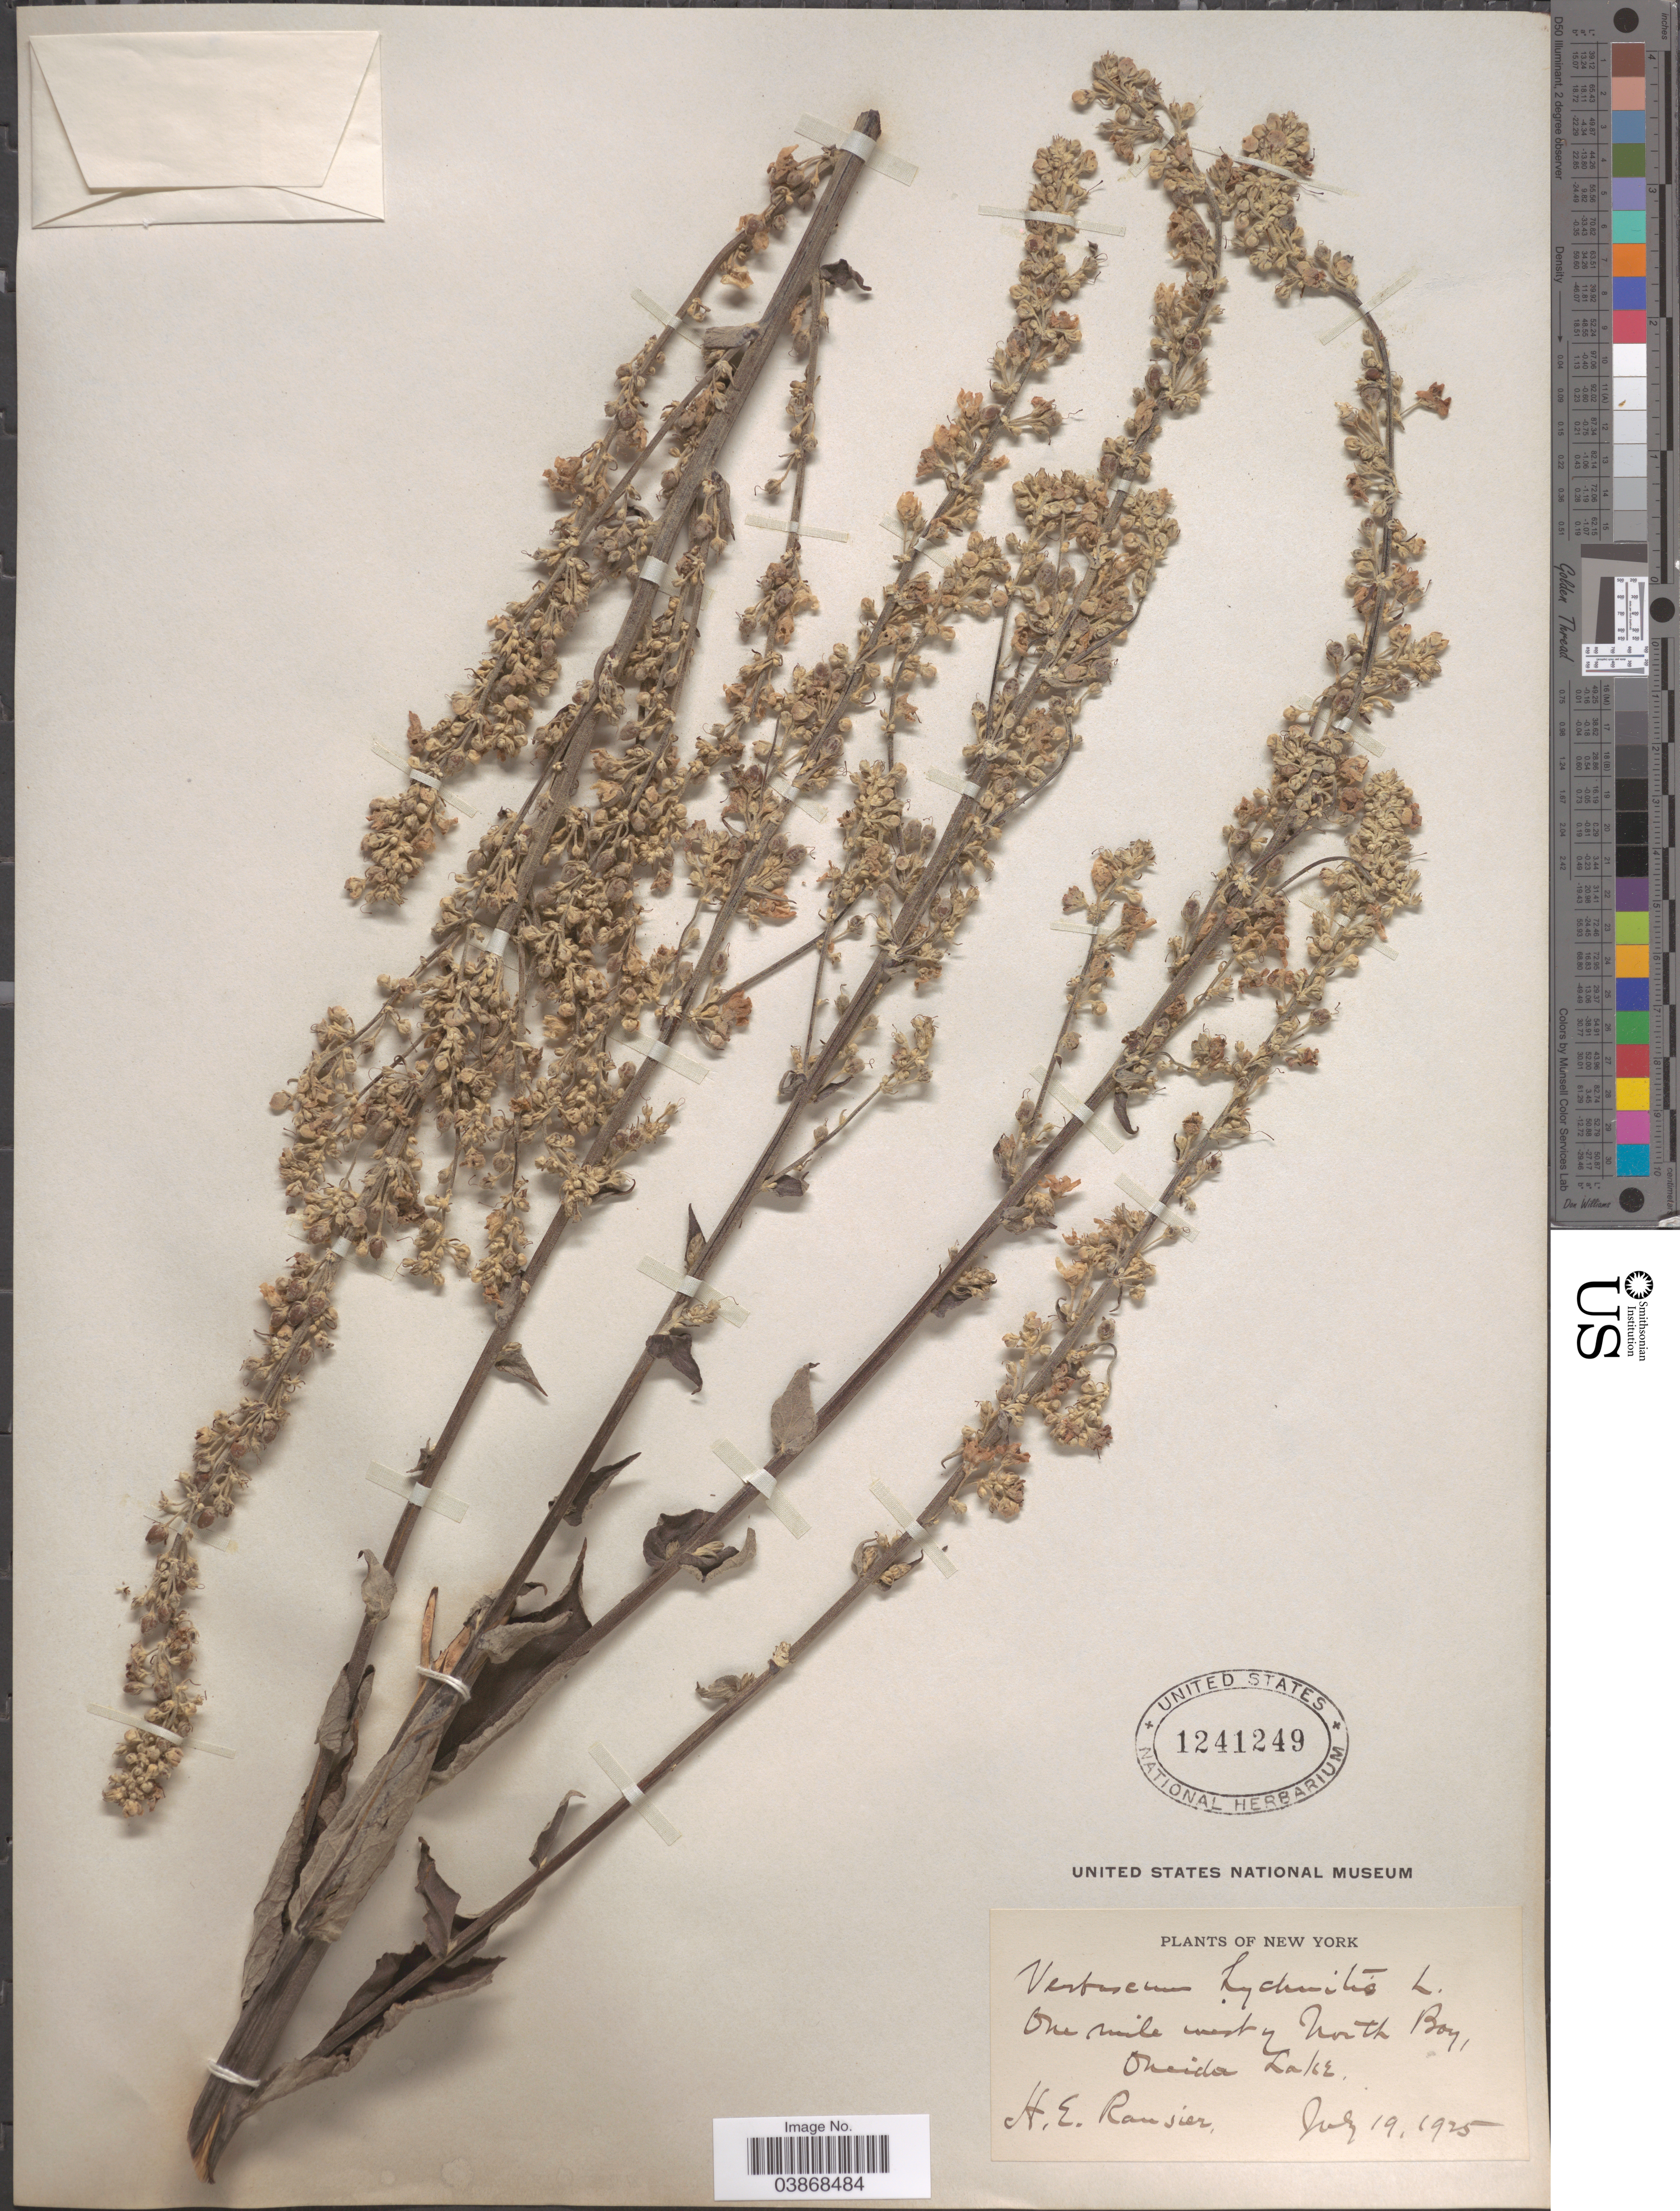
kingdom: Plantae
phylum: Tracheophyta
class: Magnoliopsida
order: Lamiales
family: Scrophulariaceae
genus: Verbascum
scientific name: Verbascum lychnitis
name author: L.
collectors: H. Ransier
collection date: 1925-07-19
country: United States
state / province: New York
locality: One mile west of North Bay, Oneida Lake.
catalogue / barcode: US 1241249